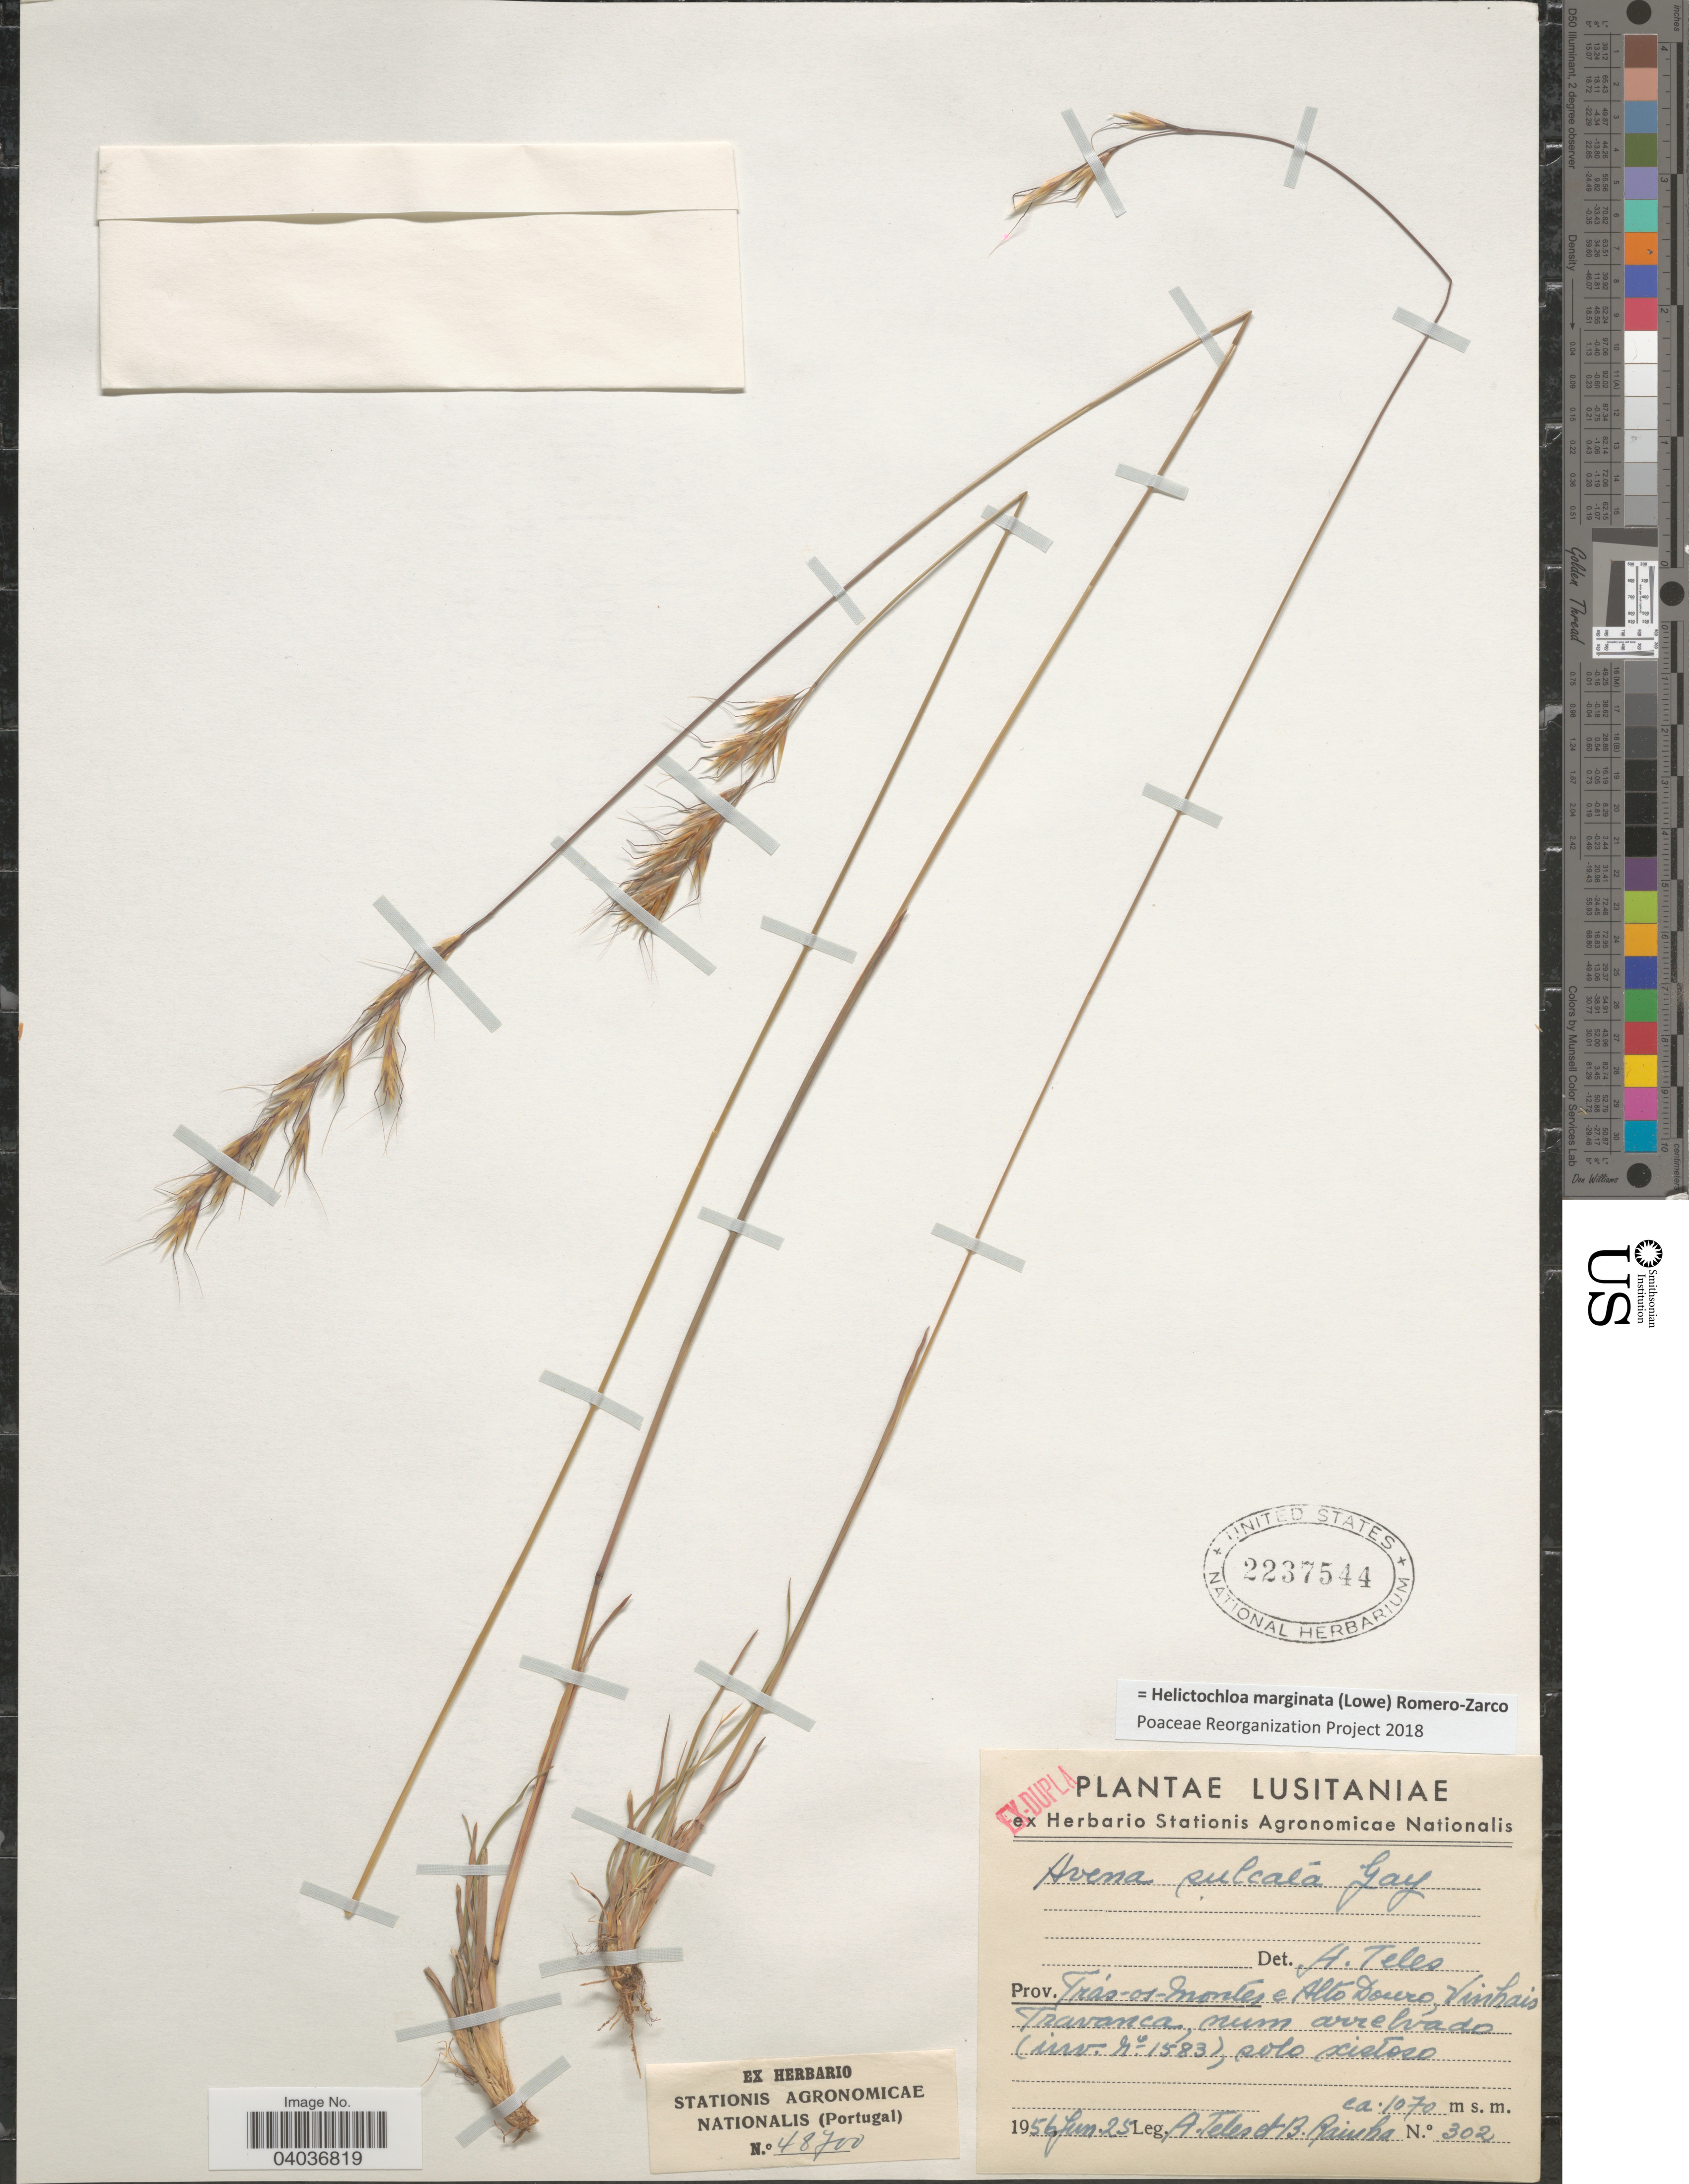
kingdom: Plantae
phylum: Tracheophyta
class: Liliopsida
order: Poales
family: Poaceae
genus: Helictochloa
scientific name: Helictochloa marginata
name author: (Lowe) Romero-Zarco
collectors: A. Teles & B. Rainha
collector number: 302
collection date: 1956-06-25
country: Portugal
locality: Lusitaniae. Prov. Trás-os-Montes e Alto Douro, Vinhais Travanca. [interpreted]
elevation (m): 1070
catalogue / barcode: US 2237544